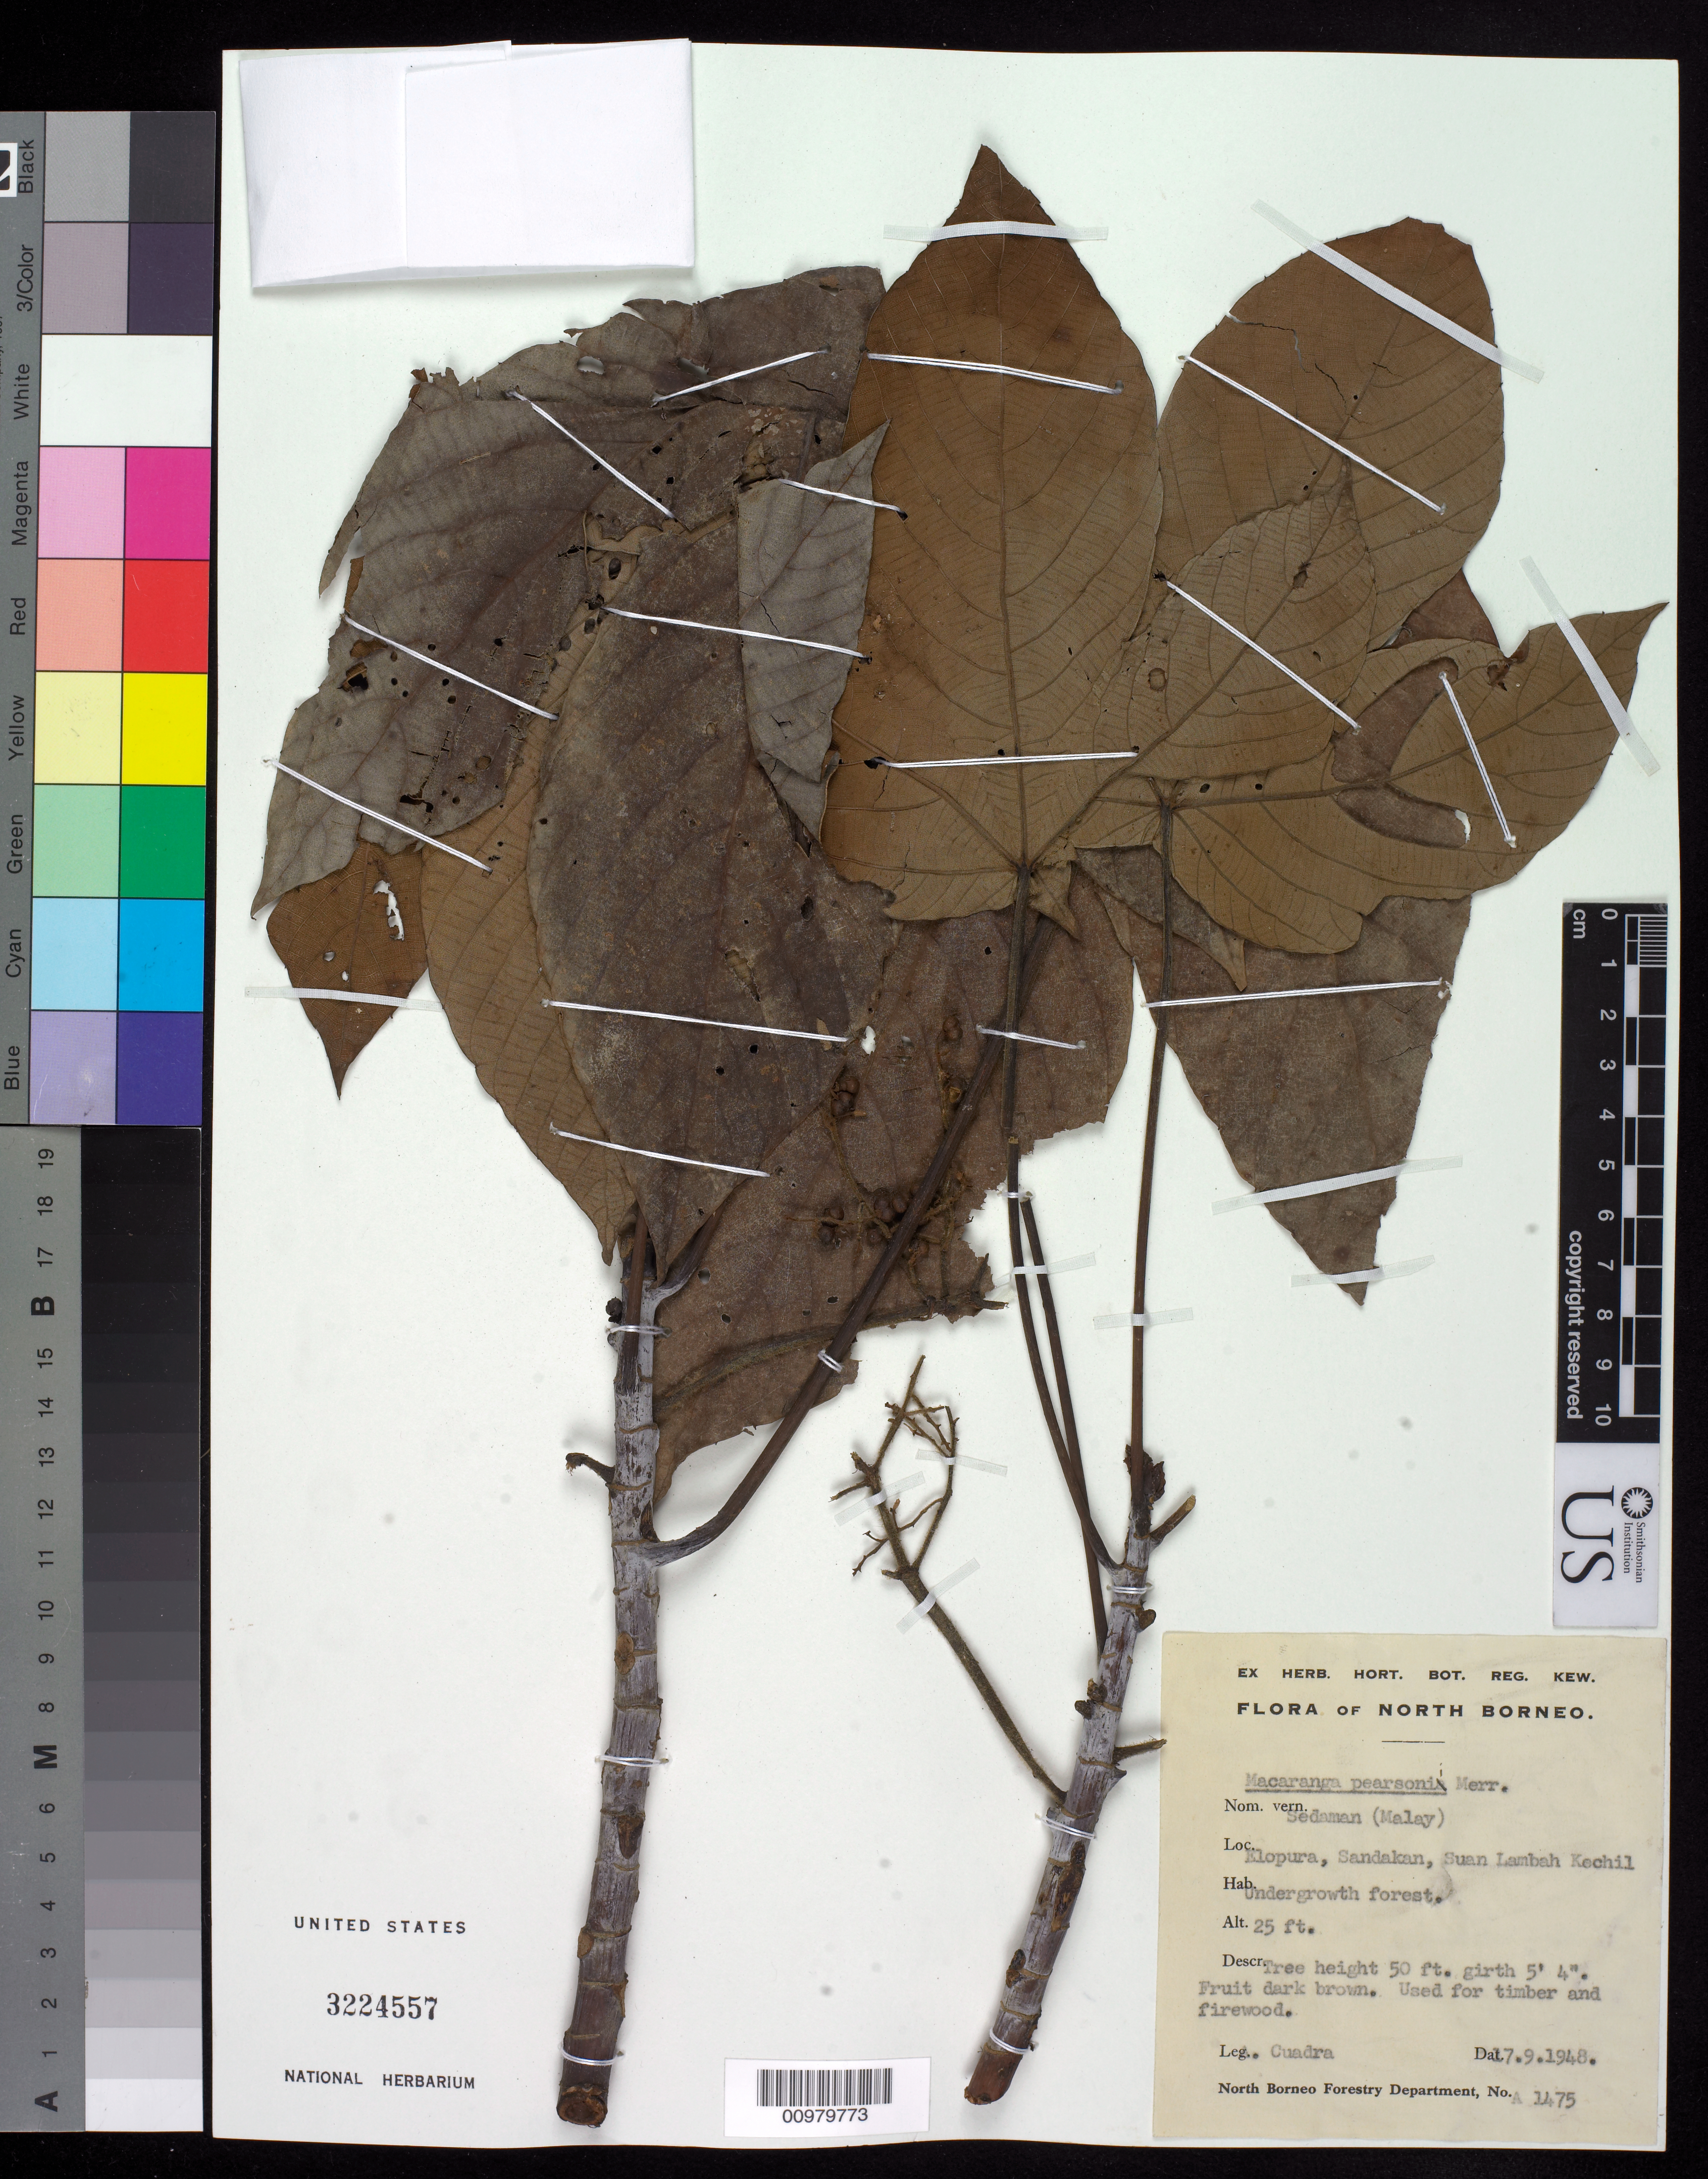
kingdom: Plantae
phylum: Tracheophyta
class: Magnoliopsida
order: Malpighiales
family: Euphorbiaceae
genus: Macaranga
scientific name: Macaranga pearsonii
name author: Merr.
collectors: A. Cuadra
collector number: A 1475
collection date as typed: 07 Sep 1948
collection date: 1948-09-07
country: Malaysia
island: Borneo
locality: Klopura, Sandakan, Suan Lambah Kechil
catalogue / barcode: US 3224557